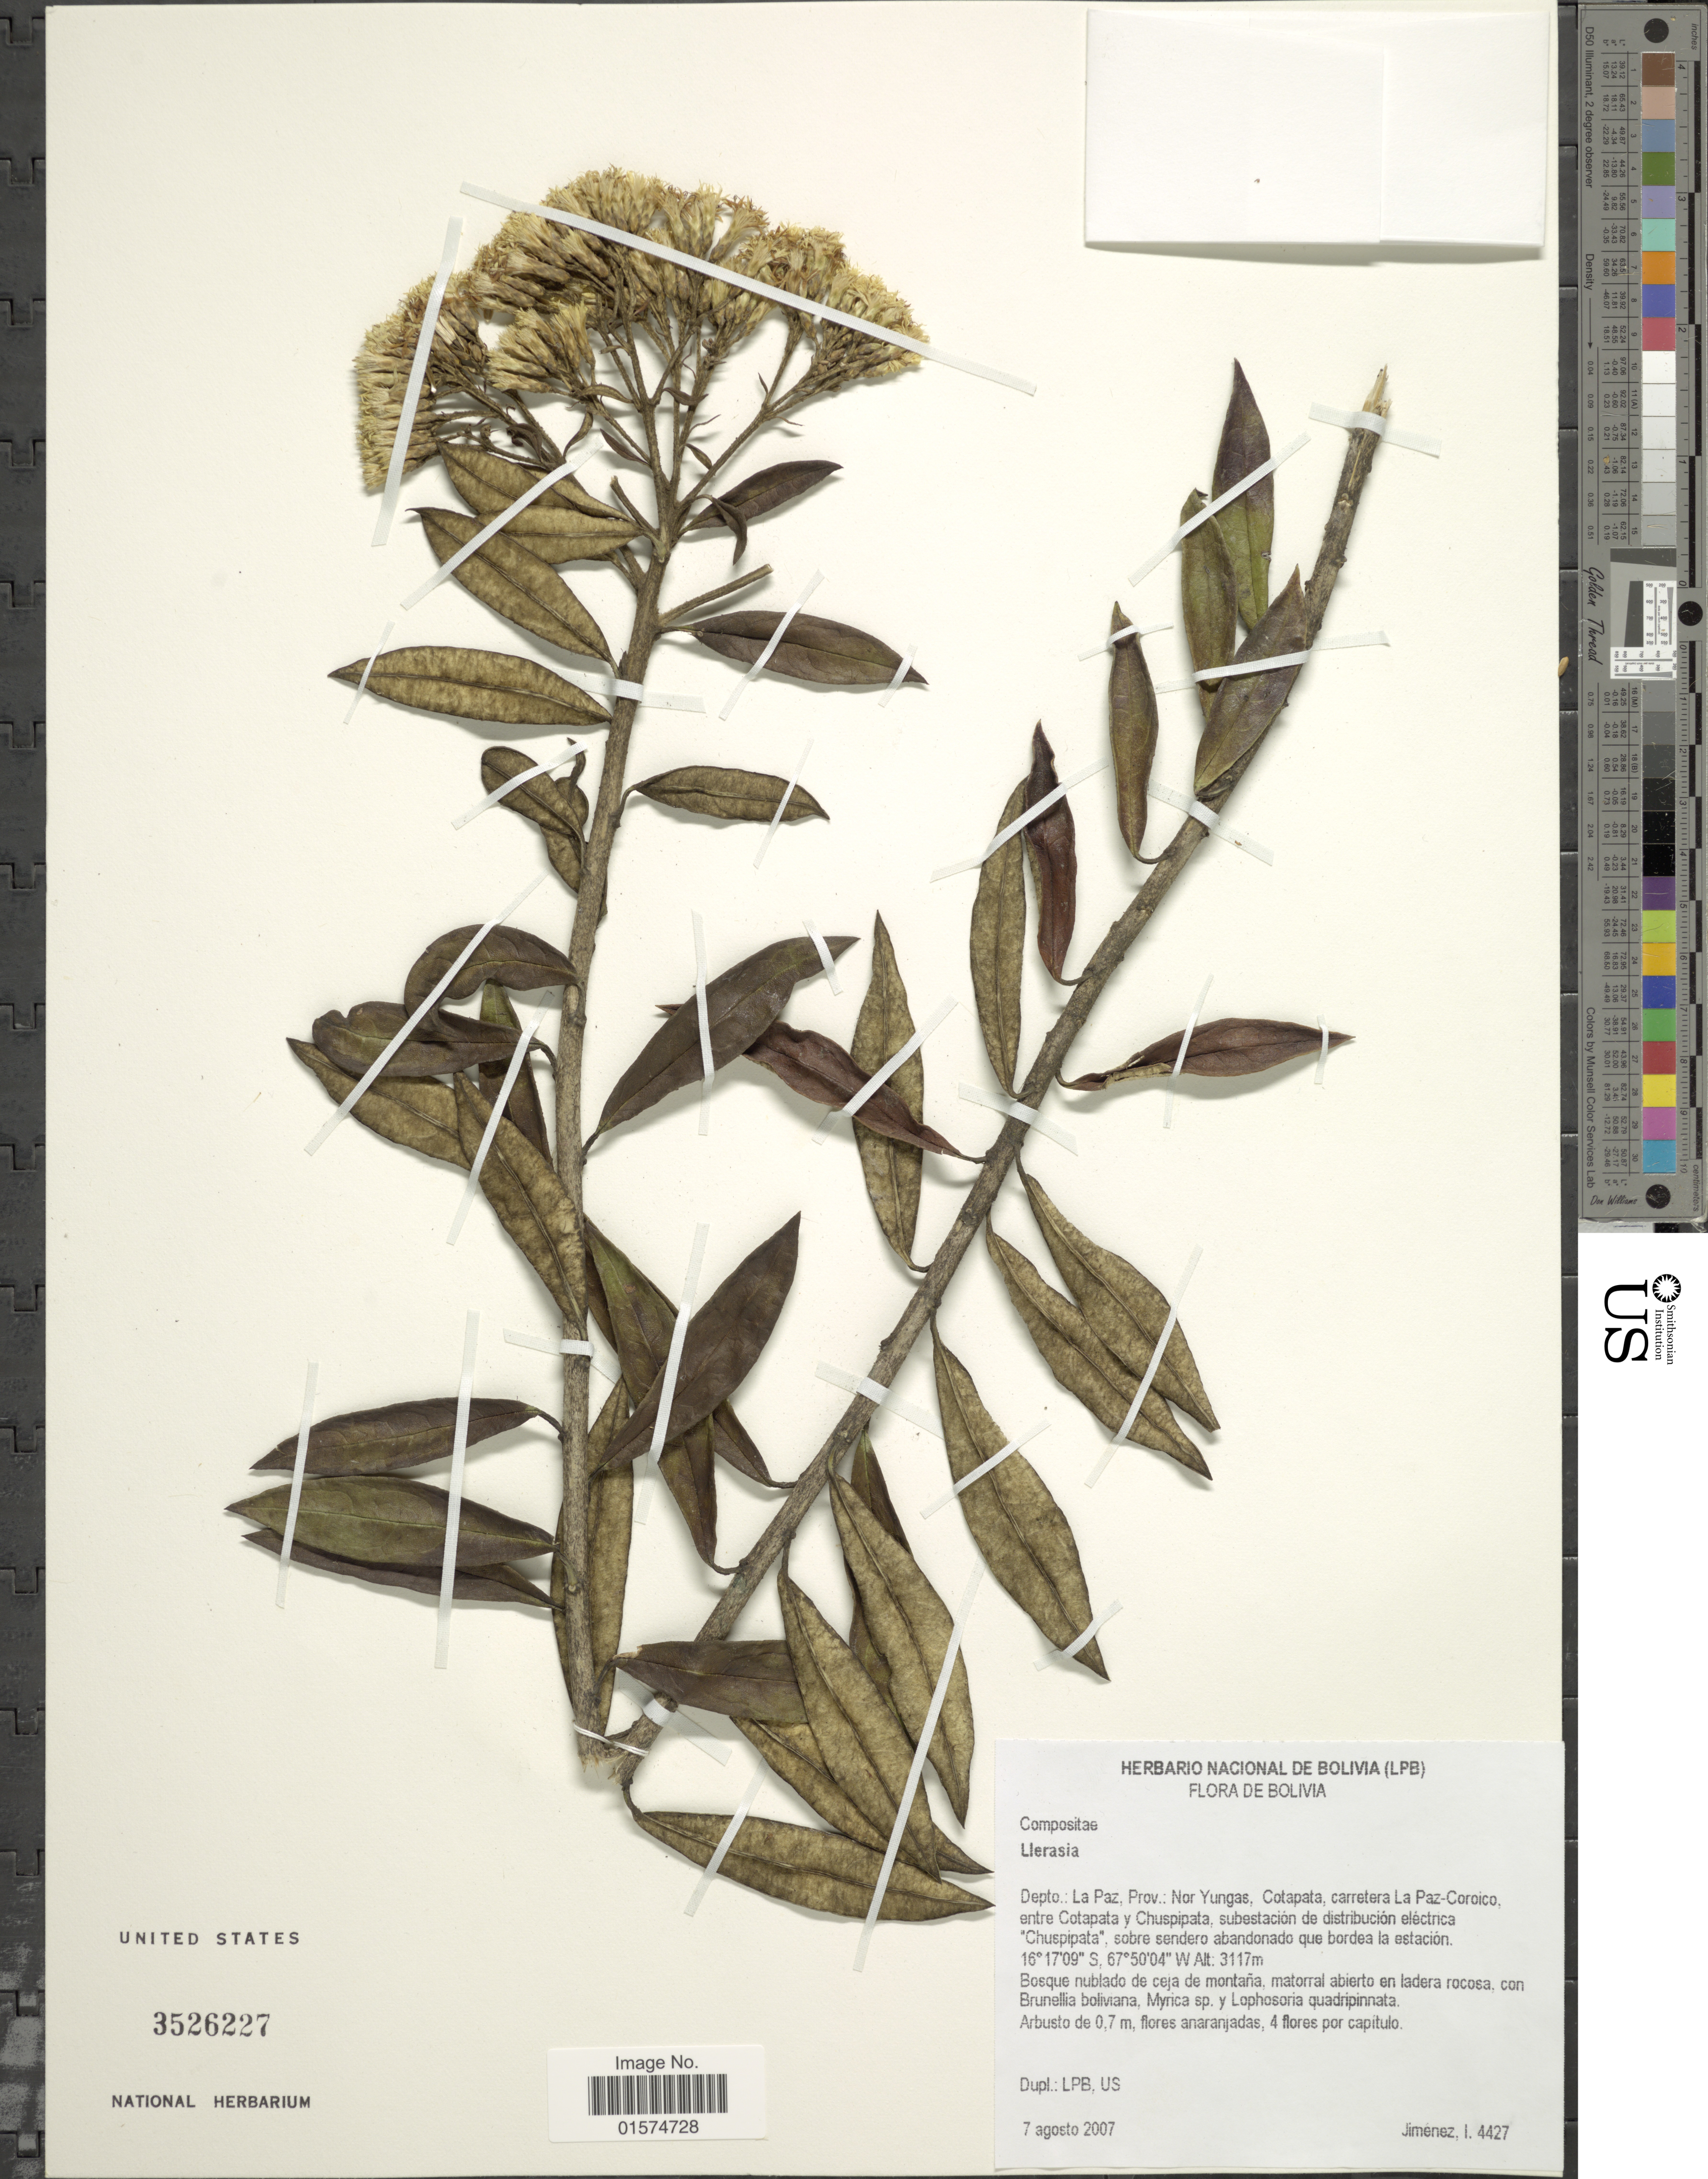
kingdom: Plantae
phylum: Tracheophyta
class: Magnoliopsida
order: Asterales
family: Asteraceae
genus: Llerasia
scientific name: Llerasia sp.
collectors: I. Jimenez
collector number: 4427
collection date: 2007-08-07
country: Bolivia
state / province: La Paz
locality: Prov.: Nor Yungas, Cotapata, carretera La Paz-Coroico, entre Cotapata y Chuspipata, subestación de distribución eléctrica "Chuspipata", sobre sendero abandonado que bordea la estación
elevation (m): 3117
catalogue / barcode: US 3526227